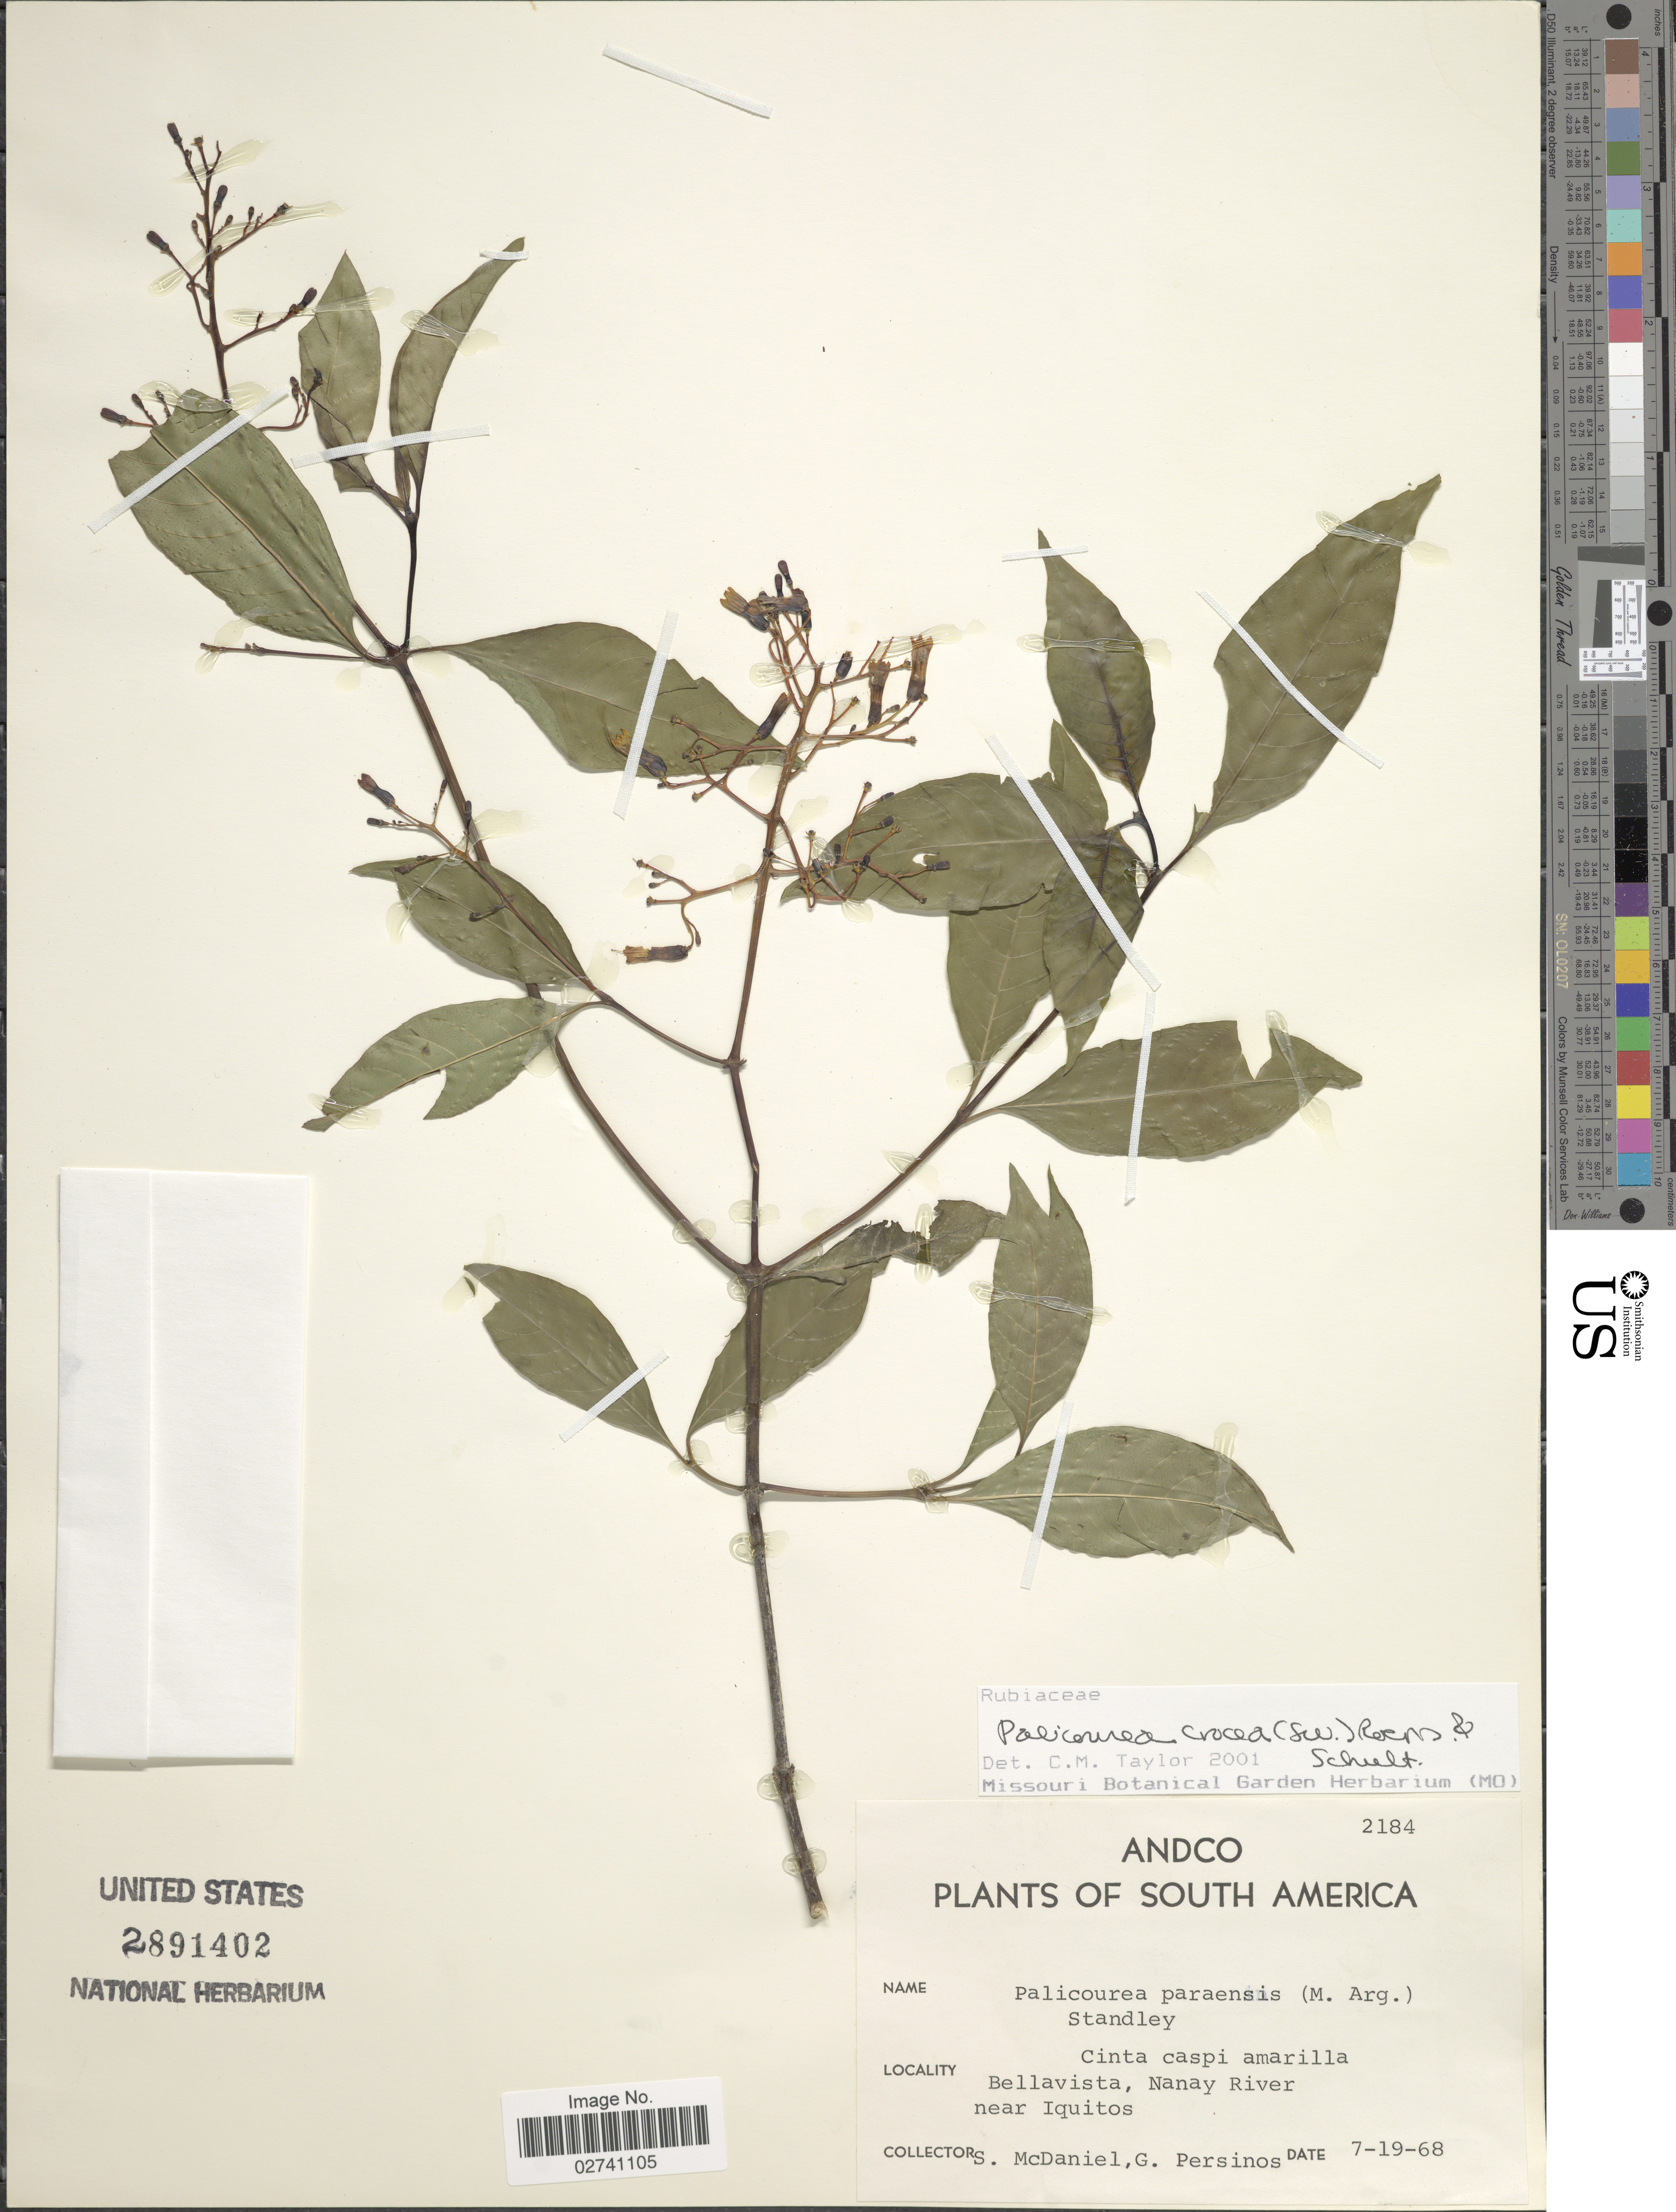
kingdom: Plantae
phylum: Tracheophyta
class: Magnoliopsida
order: Gentianales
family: Rubiaceae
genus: Palicourea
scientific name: Palicourea crocea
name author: (Sw.) Schult.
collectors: S. McDaniel & G. Persinos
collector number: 2184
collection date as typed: Transcribed d/m/y: 19/7/68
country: Peru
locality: Bellavista, Nanay River near Iquitos. South America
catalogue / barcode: US 2891402